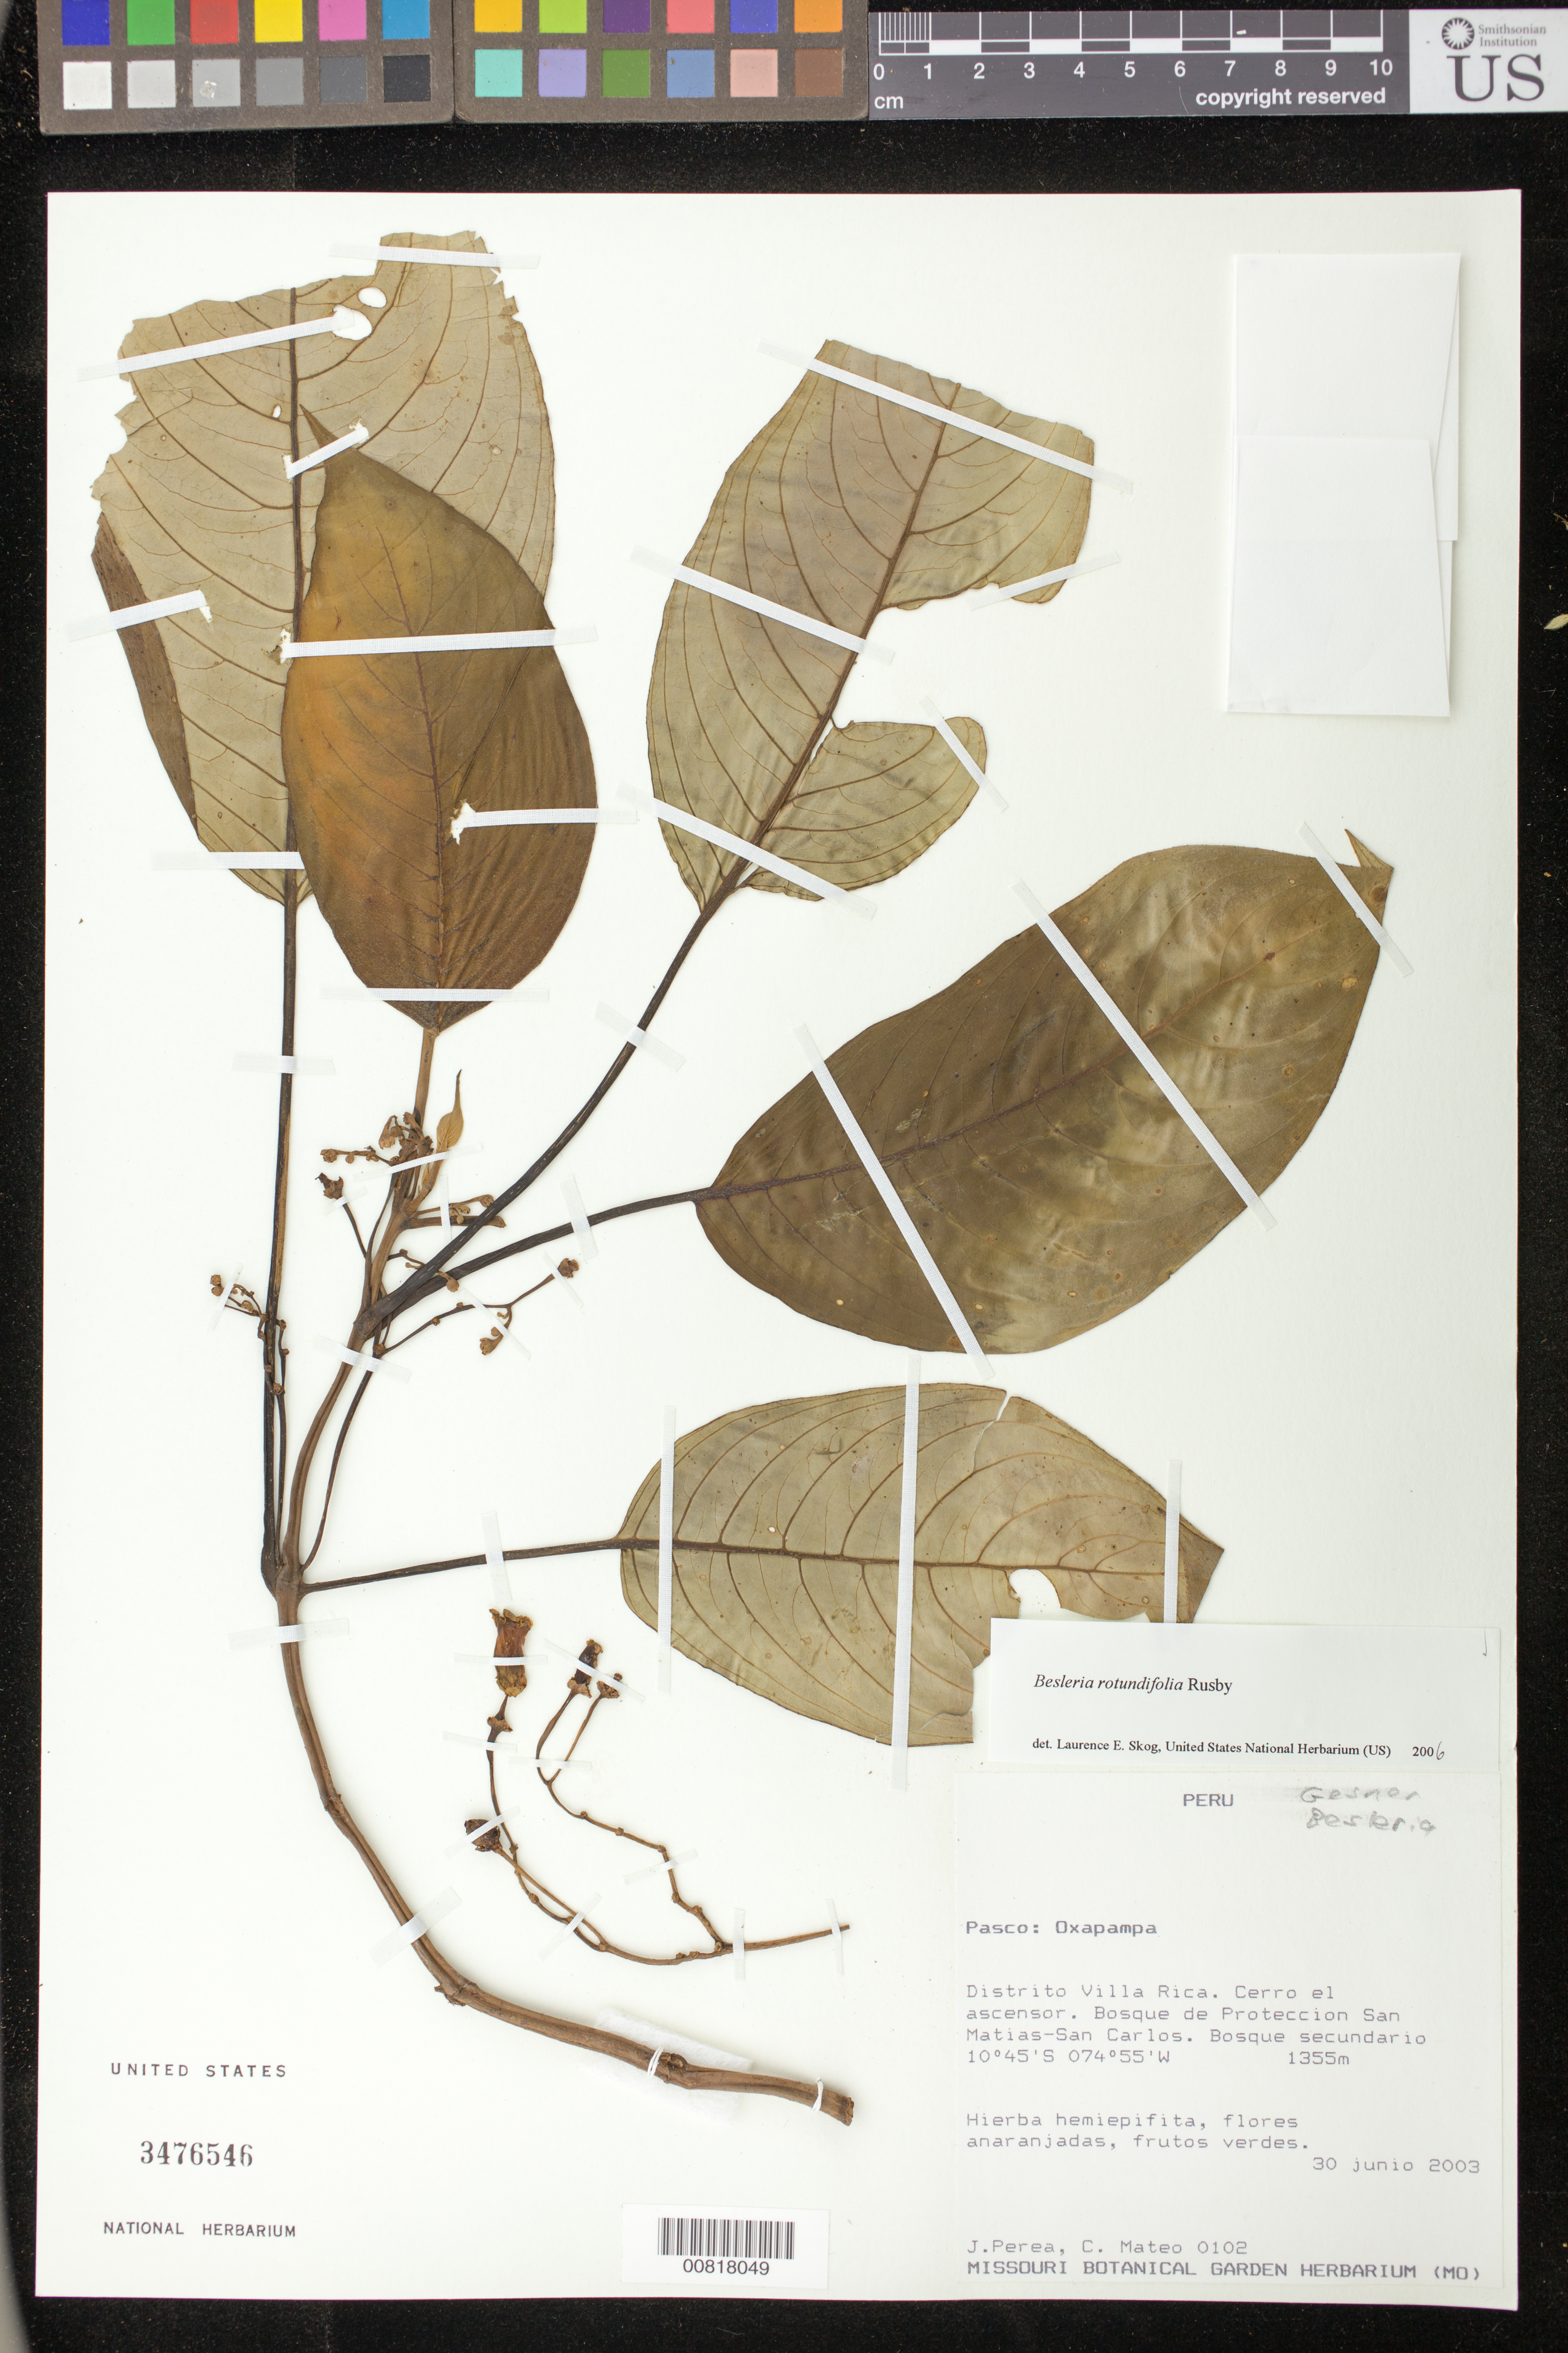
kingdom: Plantae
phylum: Tracheophyta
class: Magnoliopsida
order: Lamiales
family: Gesneriaceae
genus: Besleria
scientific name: Besleria rotundifolia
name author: Rusby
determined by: Skog, Laurence E.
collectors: J. Perea & C. Mateo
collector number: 102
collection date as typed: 30 Jun 2003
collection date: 2003-06-30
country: Peru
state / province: Pasco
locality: Pasco: Oxapampa. Distrito Villa Rica. Cerro el ascensor. Bosque de Proteccion San matias-San Carlos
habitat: Bosque secundario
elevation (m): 1355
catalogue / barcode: US 3476546